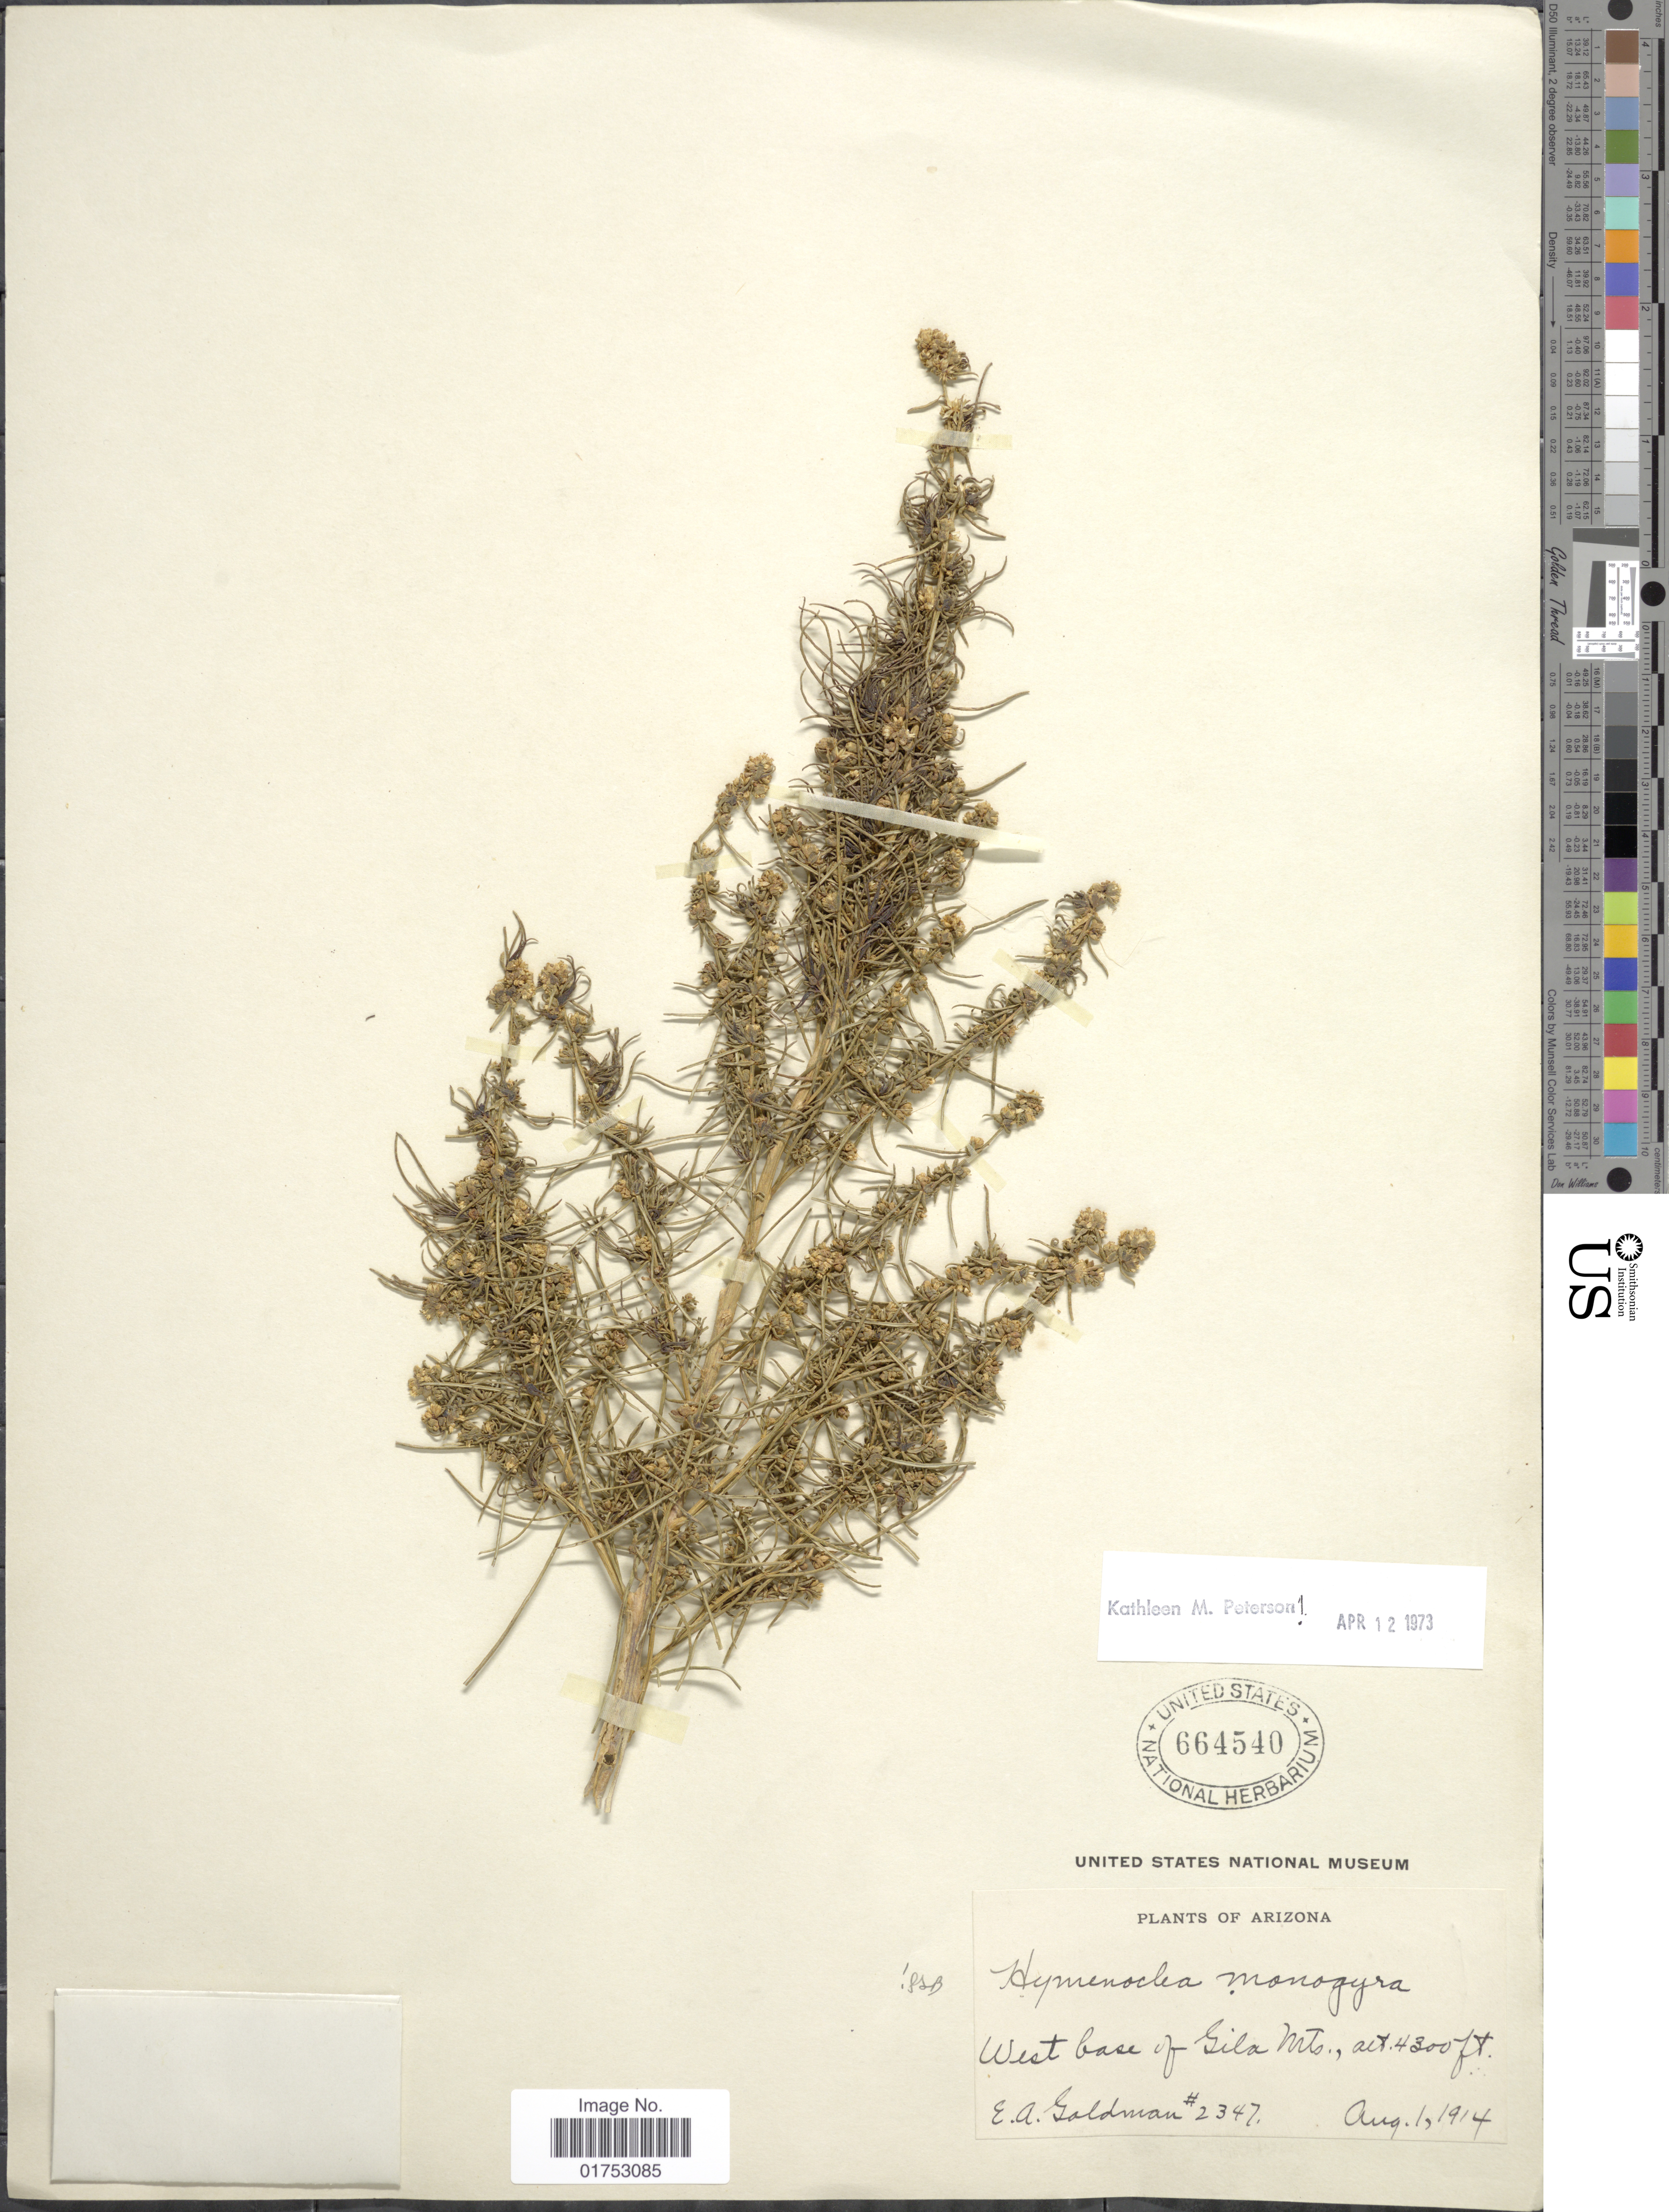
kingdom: Plantae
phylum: Tracheophyta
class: Magnoliopsida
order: Asterales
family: Asteraceae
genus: Hymenoclea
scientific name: Hymenoclea monogyra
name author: Torr. & A. Gray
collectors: E. A. Goldman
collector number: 2347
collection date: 1914-08-01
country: United States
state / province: Arizona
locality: West base of Gila Mts.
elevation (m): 1311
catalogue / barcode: US 664540